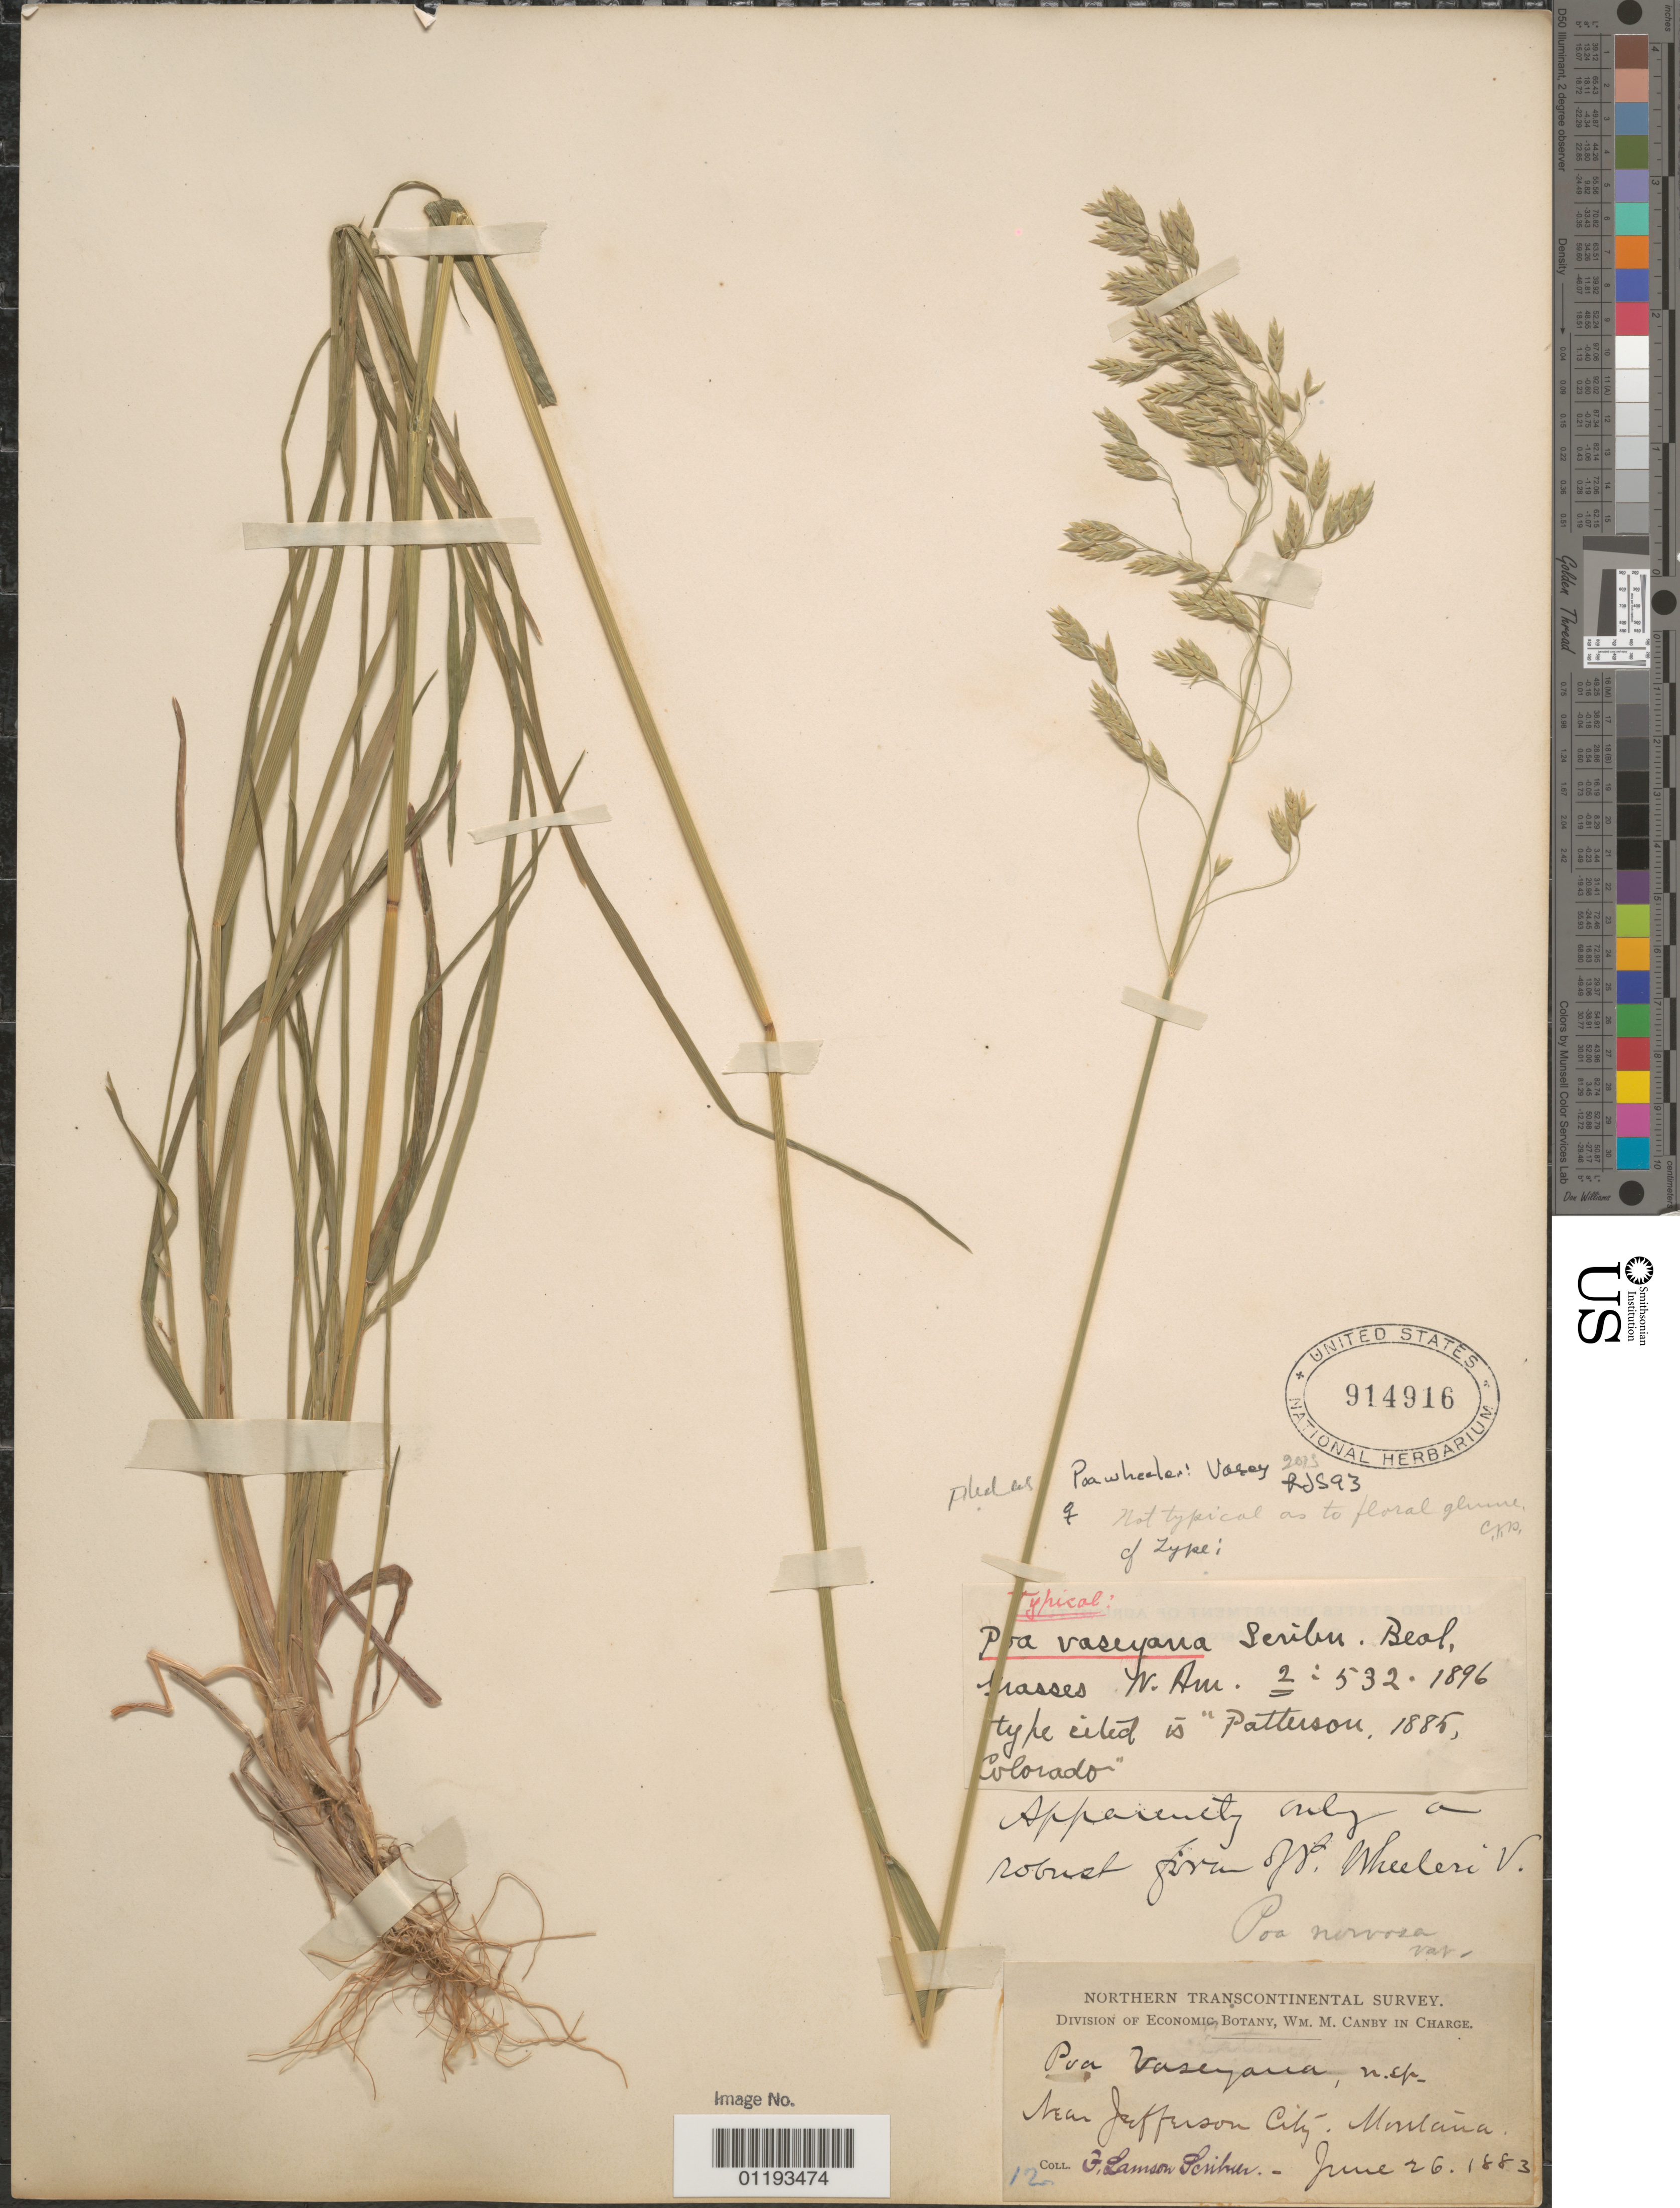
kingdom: Plantae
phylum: Tracheophyta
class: Liliopsida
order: Poales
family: Poaceae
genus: Poa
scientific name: Poa wheeleri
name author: Vasey in G.M. Wheeler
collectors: F. L. Scribner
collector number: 12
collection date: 1883-06-26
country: United States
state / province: Montana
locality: near Jefferson City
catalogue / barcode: US 914916